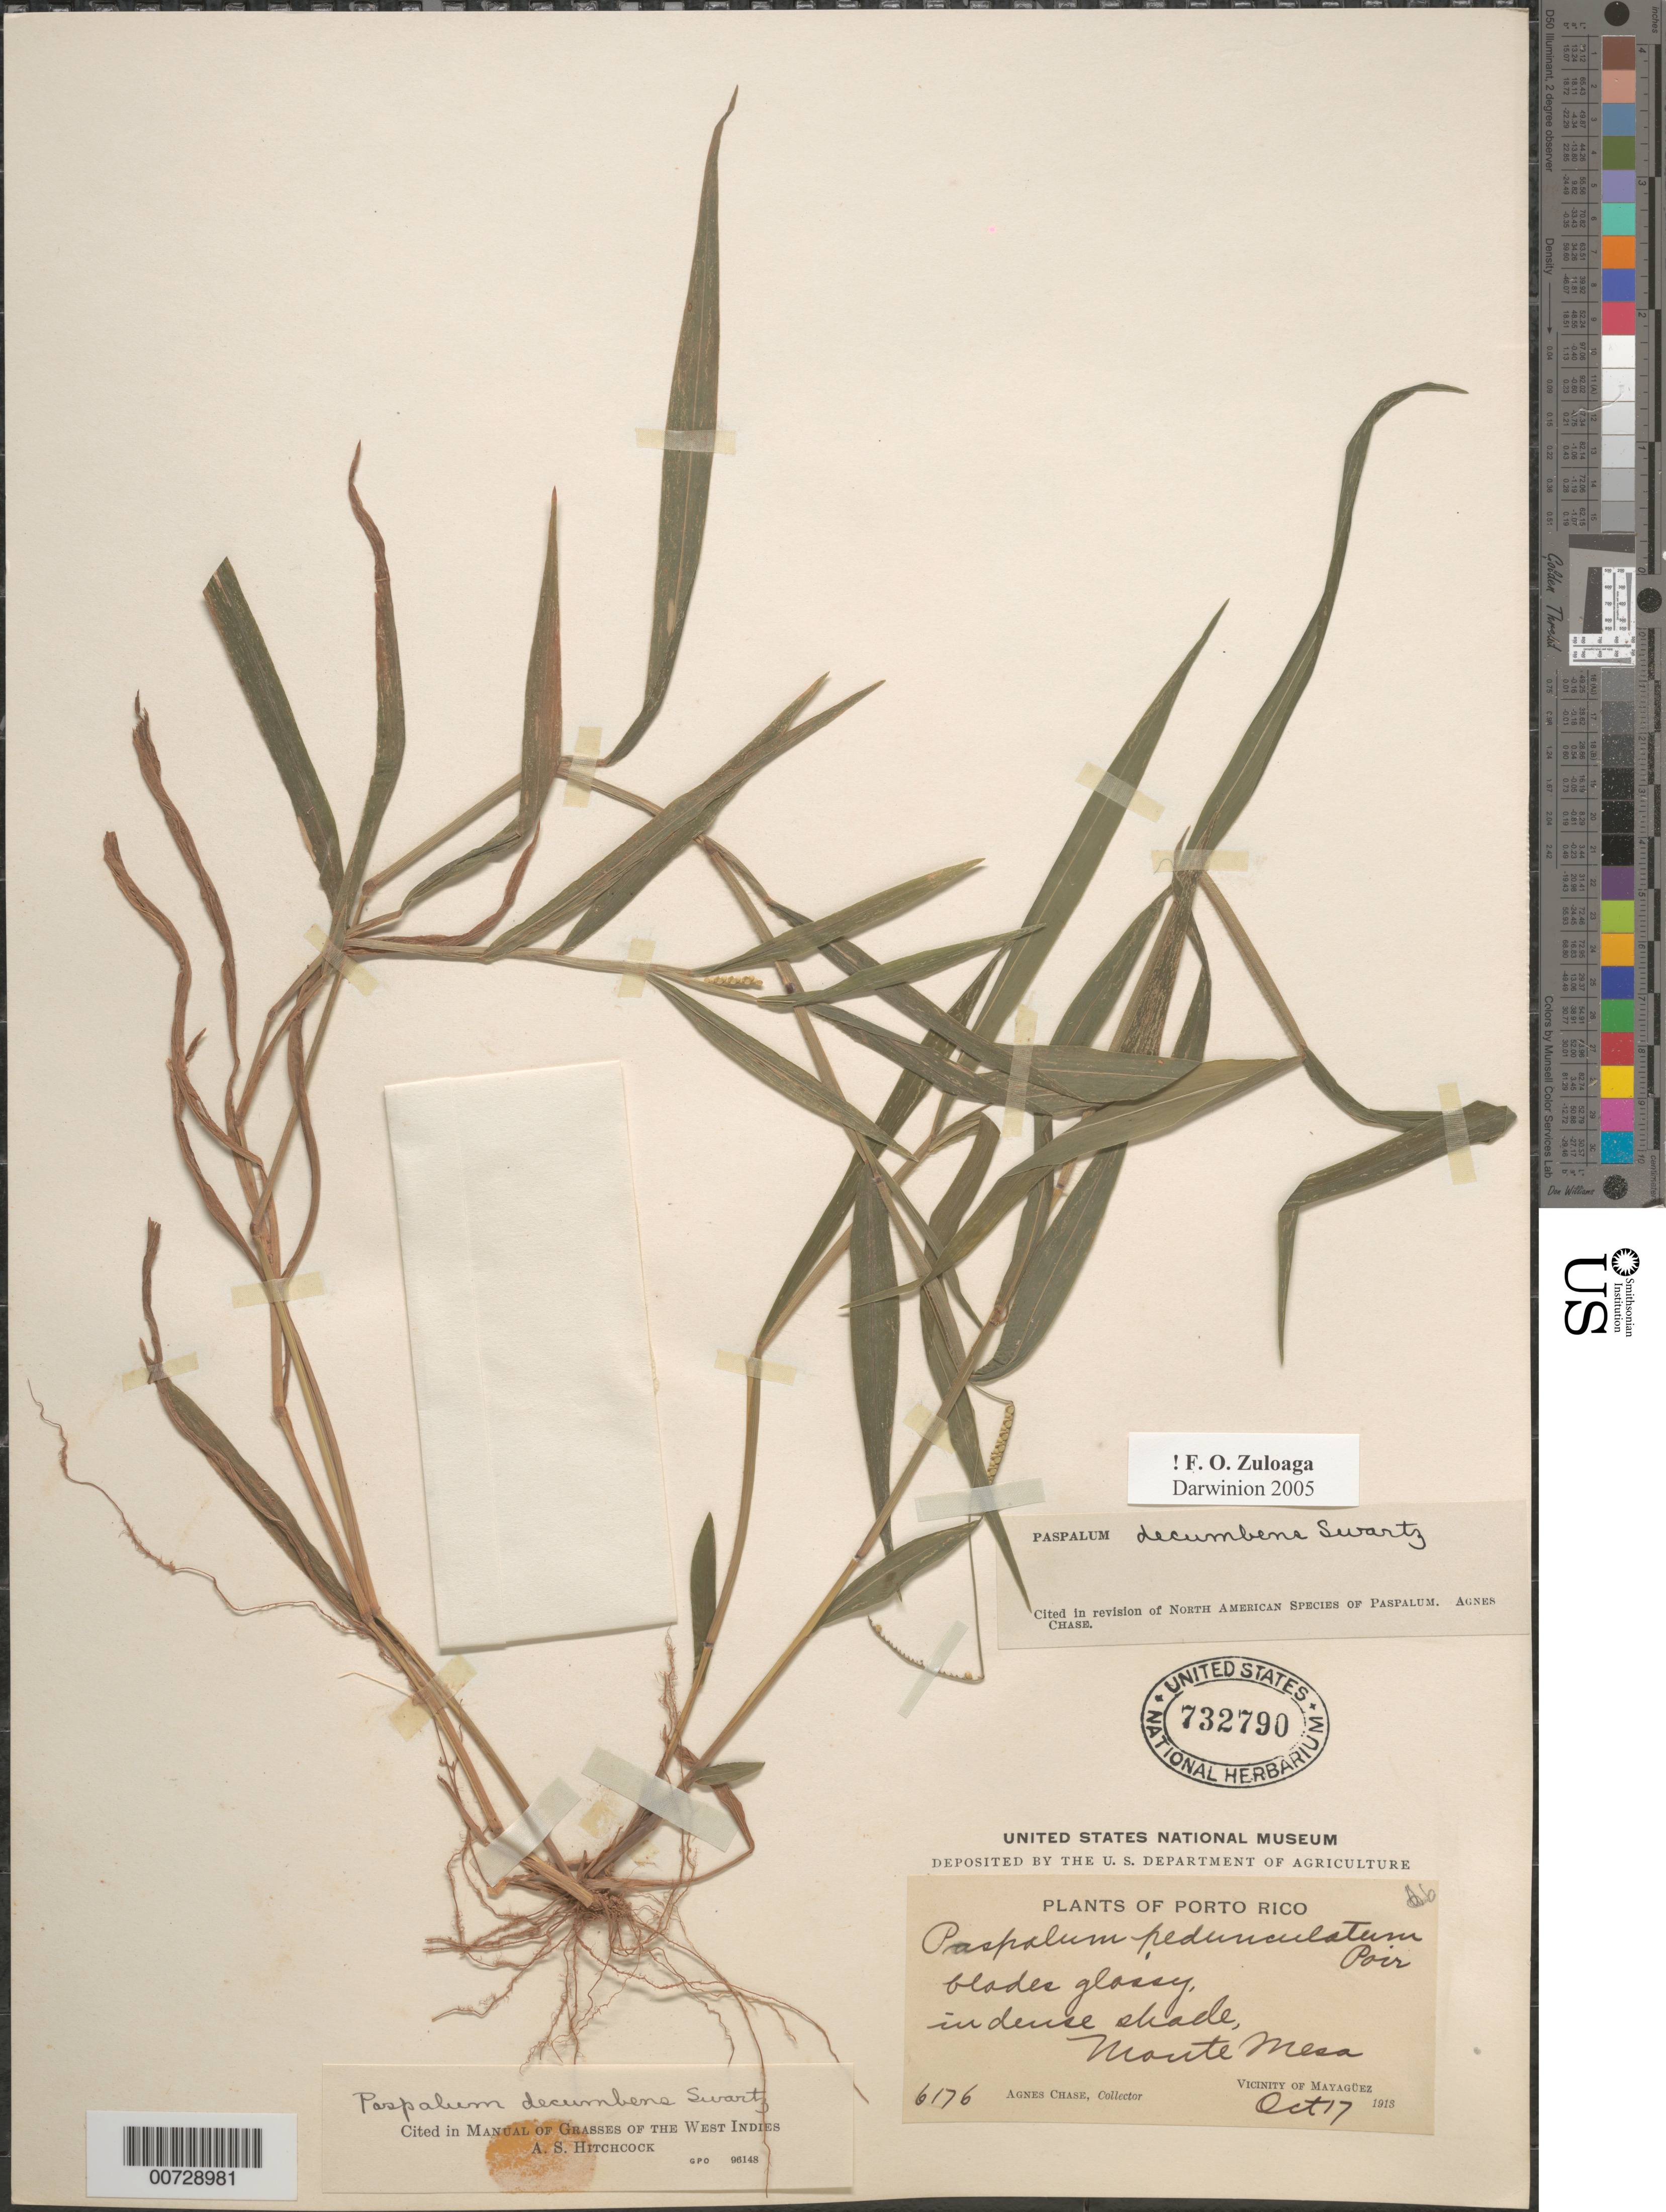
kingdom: Plantae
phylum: Tracheophyta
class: Liliopsida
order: Poales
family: Poaceae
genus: Paspalum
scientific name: Paspalum decumbens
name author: Sw.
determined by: Chase, [M.] Agnes, (US)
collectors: A. Chase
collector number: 6176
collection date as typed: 17 Oct 1913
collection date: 1913-10-17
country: Puerto Rico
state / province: Mayagüez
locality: Monte Mesa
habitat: In dense shade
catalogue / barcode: US 732790